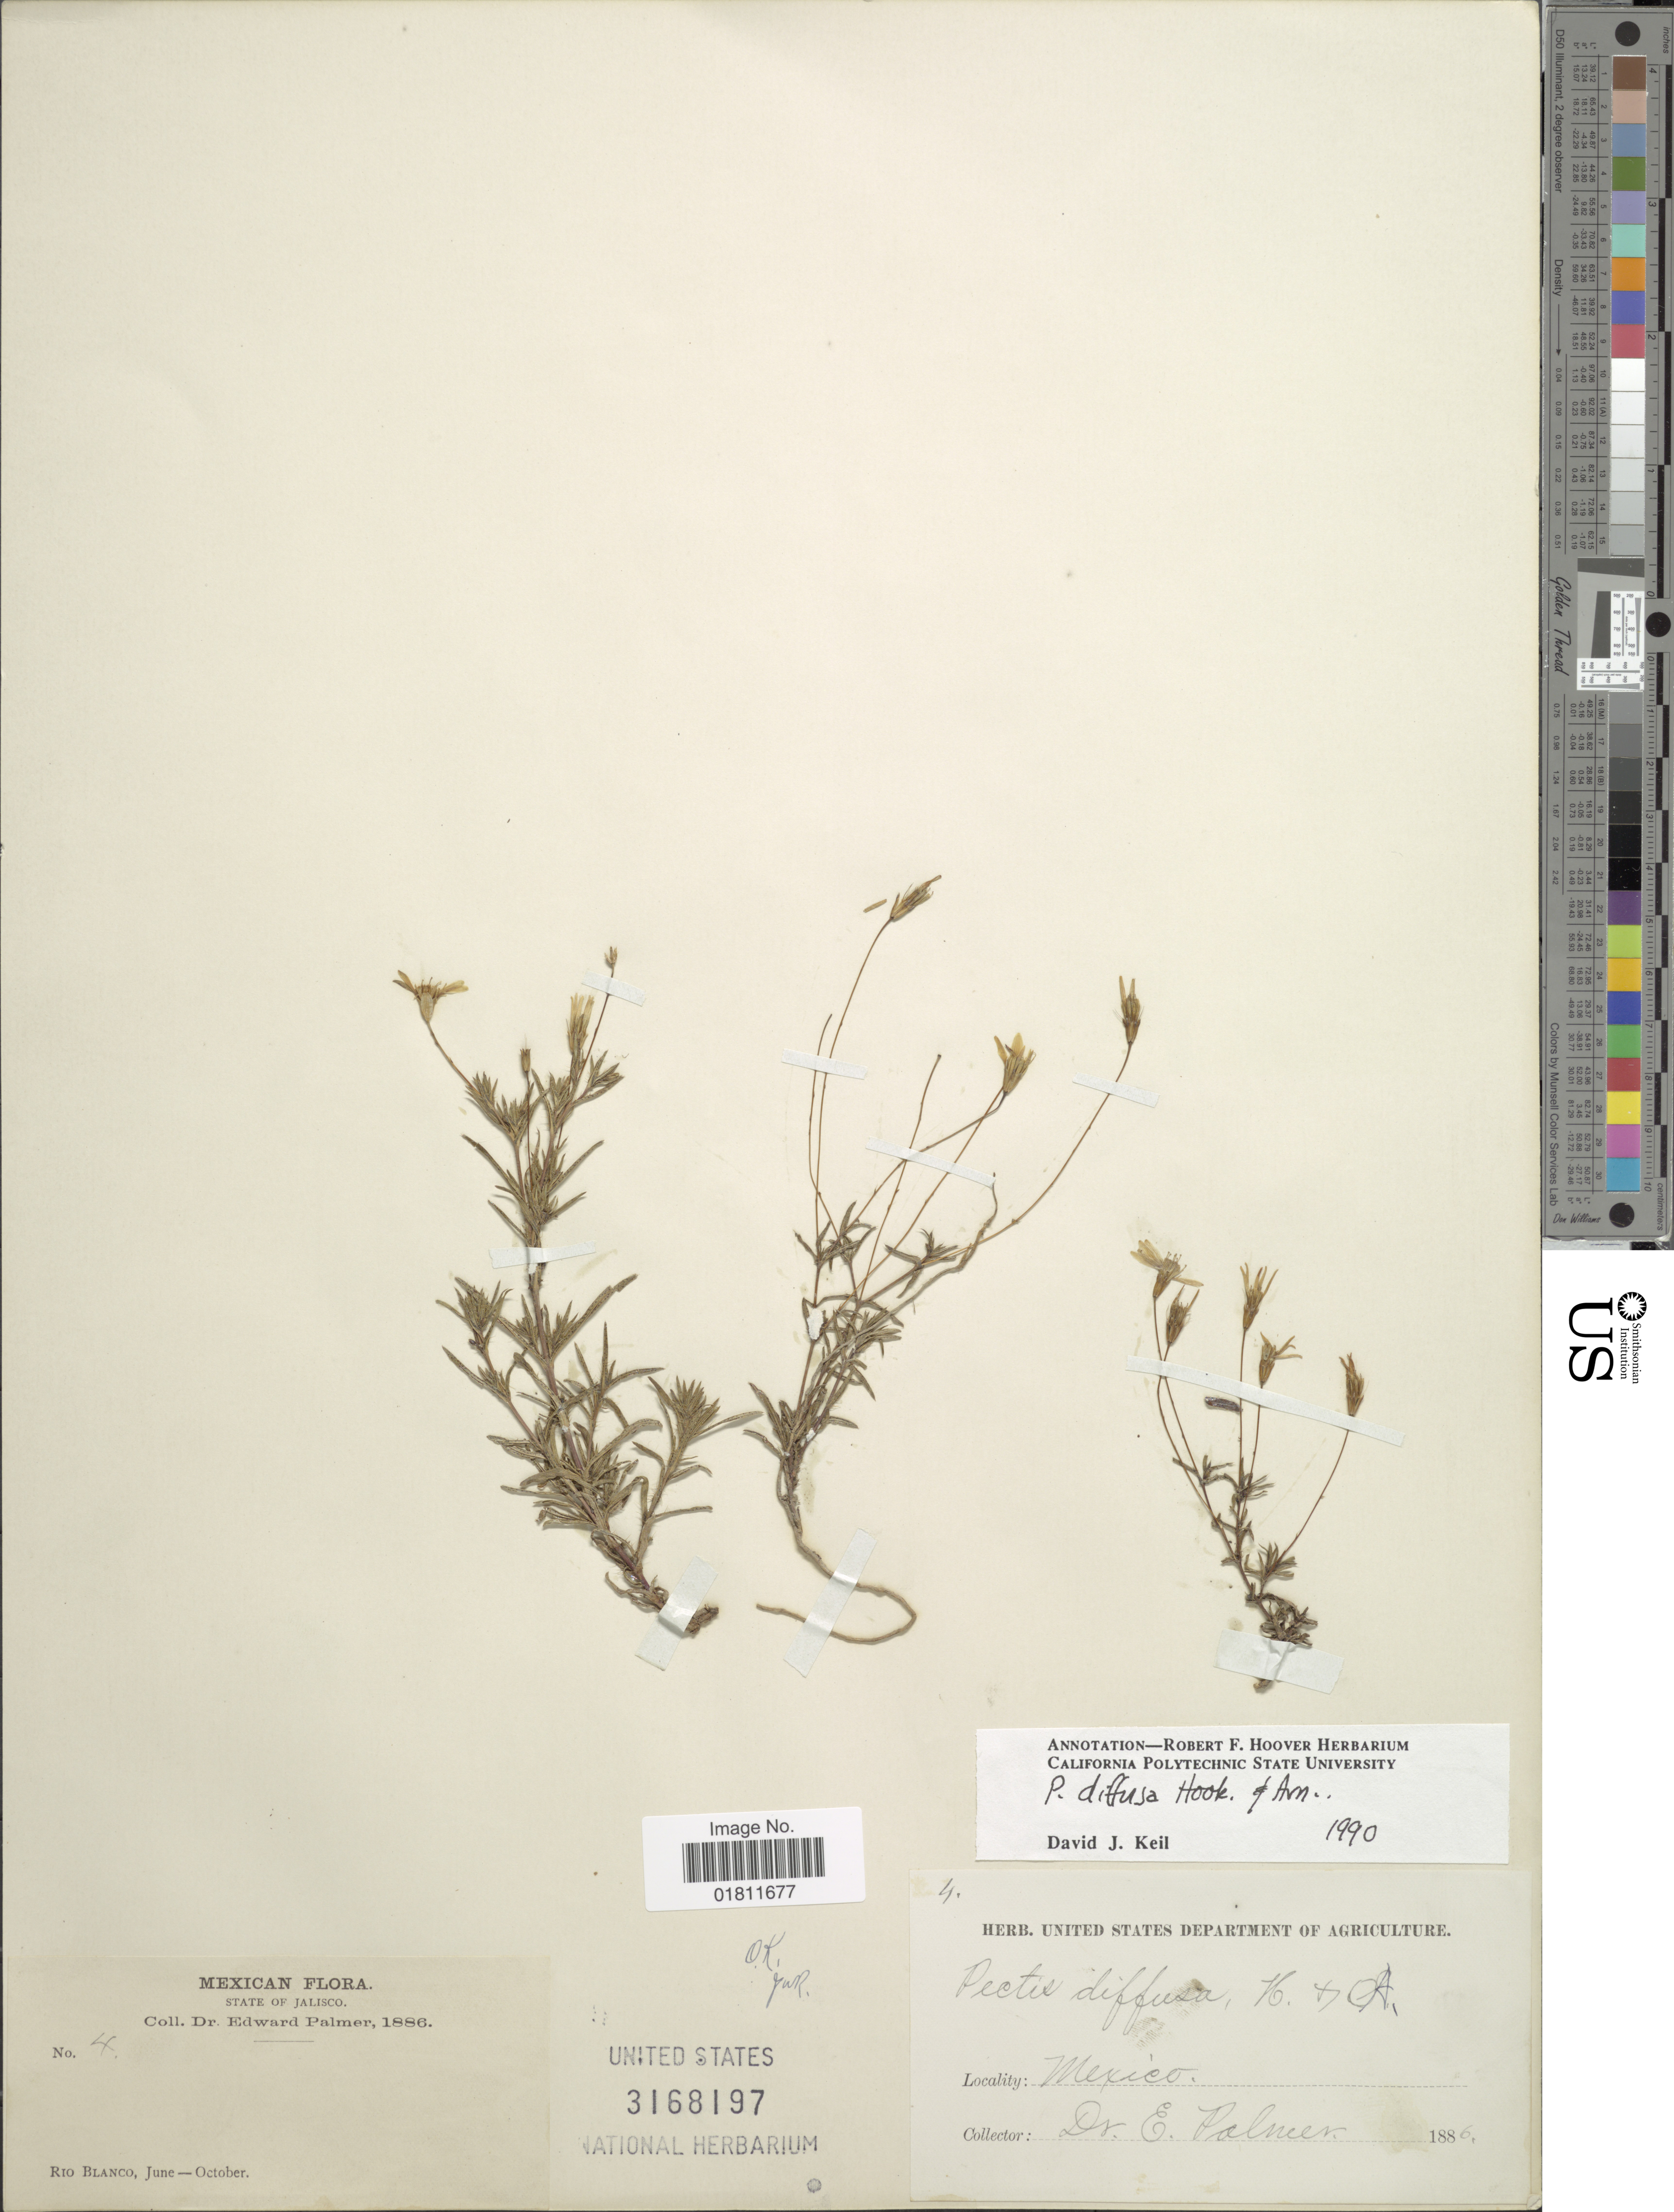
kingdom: Plantae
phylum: Tracheophyta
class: Magnoliopsida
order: Asterales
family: Asteraceae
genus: Pectis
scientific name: Pectis diffusa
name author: Hook. & Arn.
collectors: E. Palmer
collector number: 4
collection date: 1886-06/1886-10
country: Mexico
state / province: Jalisco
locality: State of Jalisco. Mexico.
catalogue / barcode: US 3168197